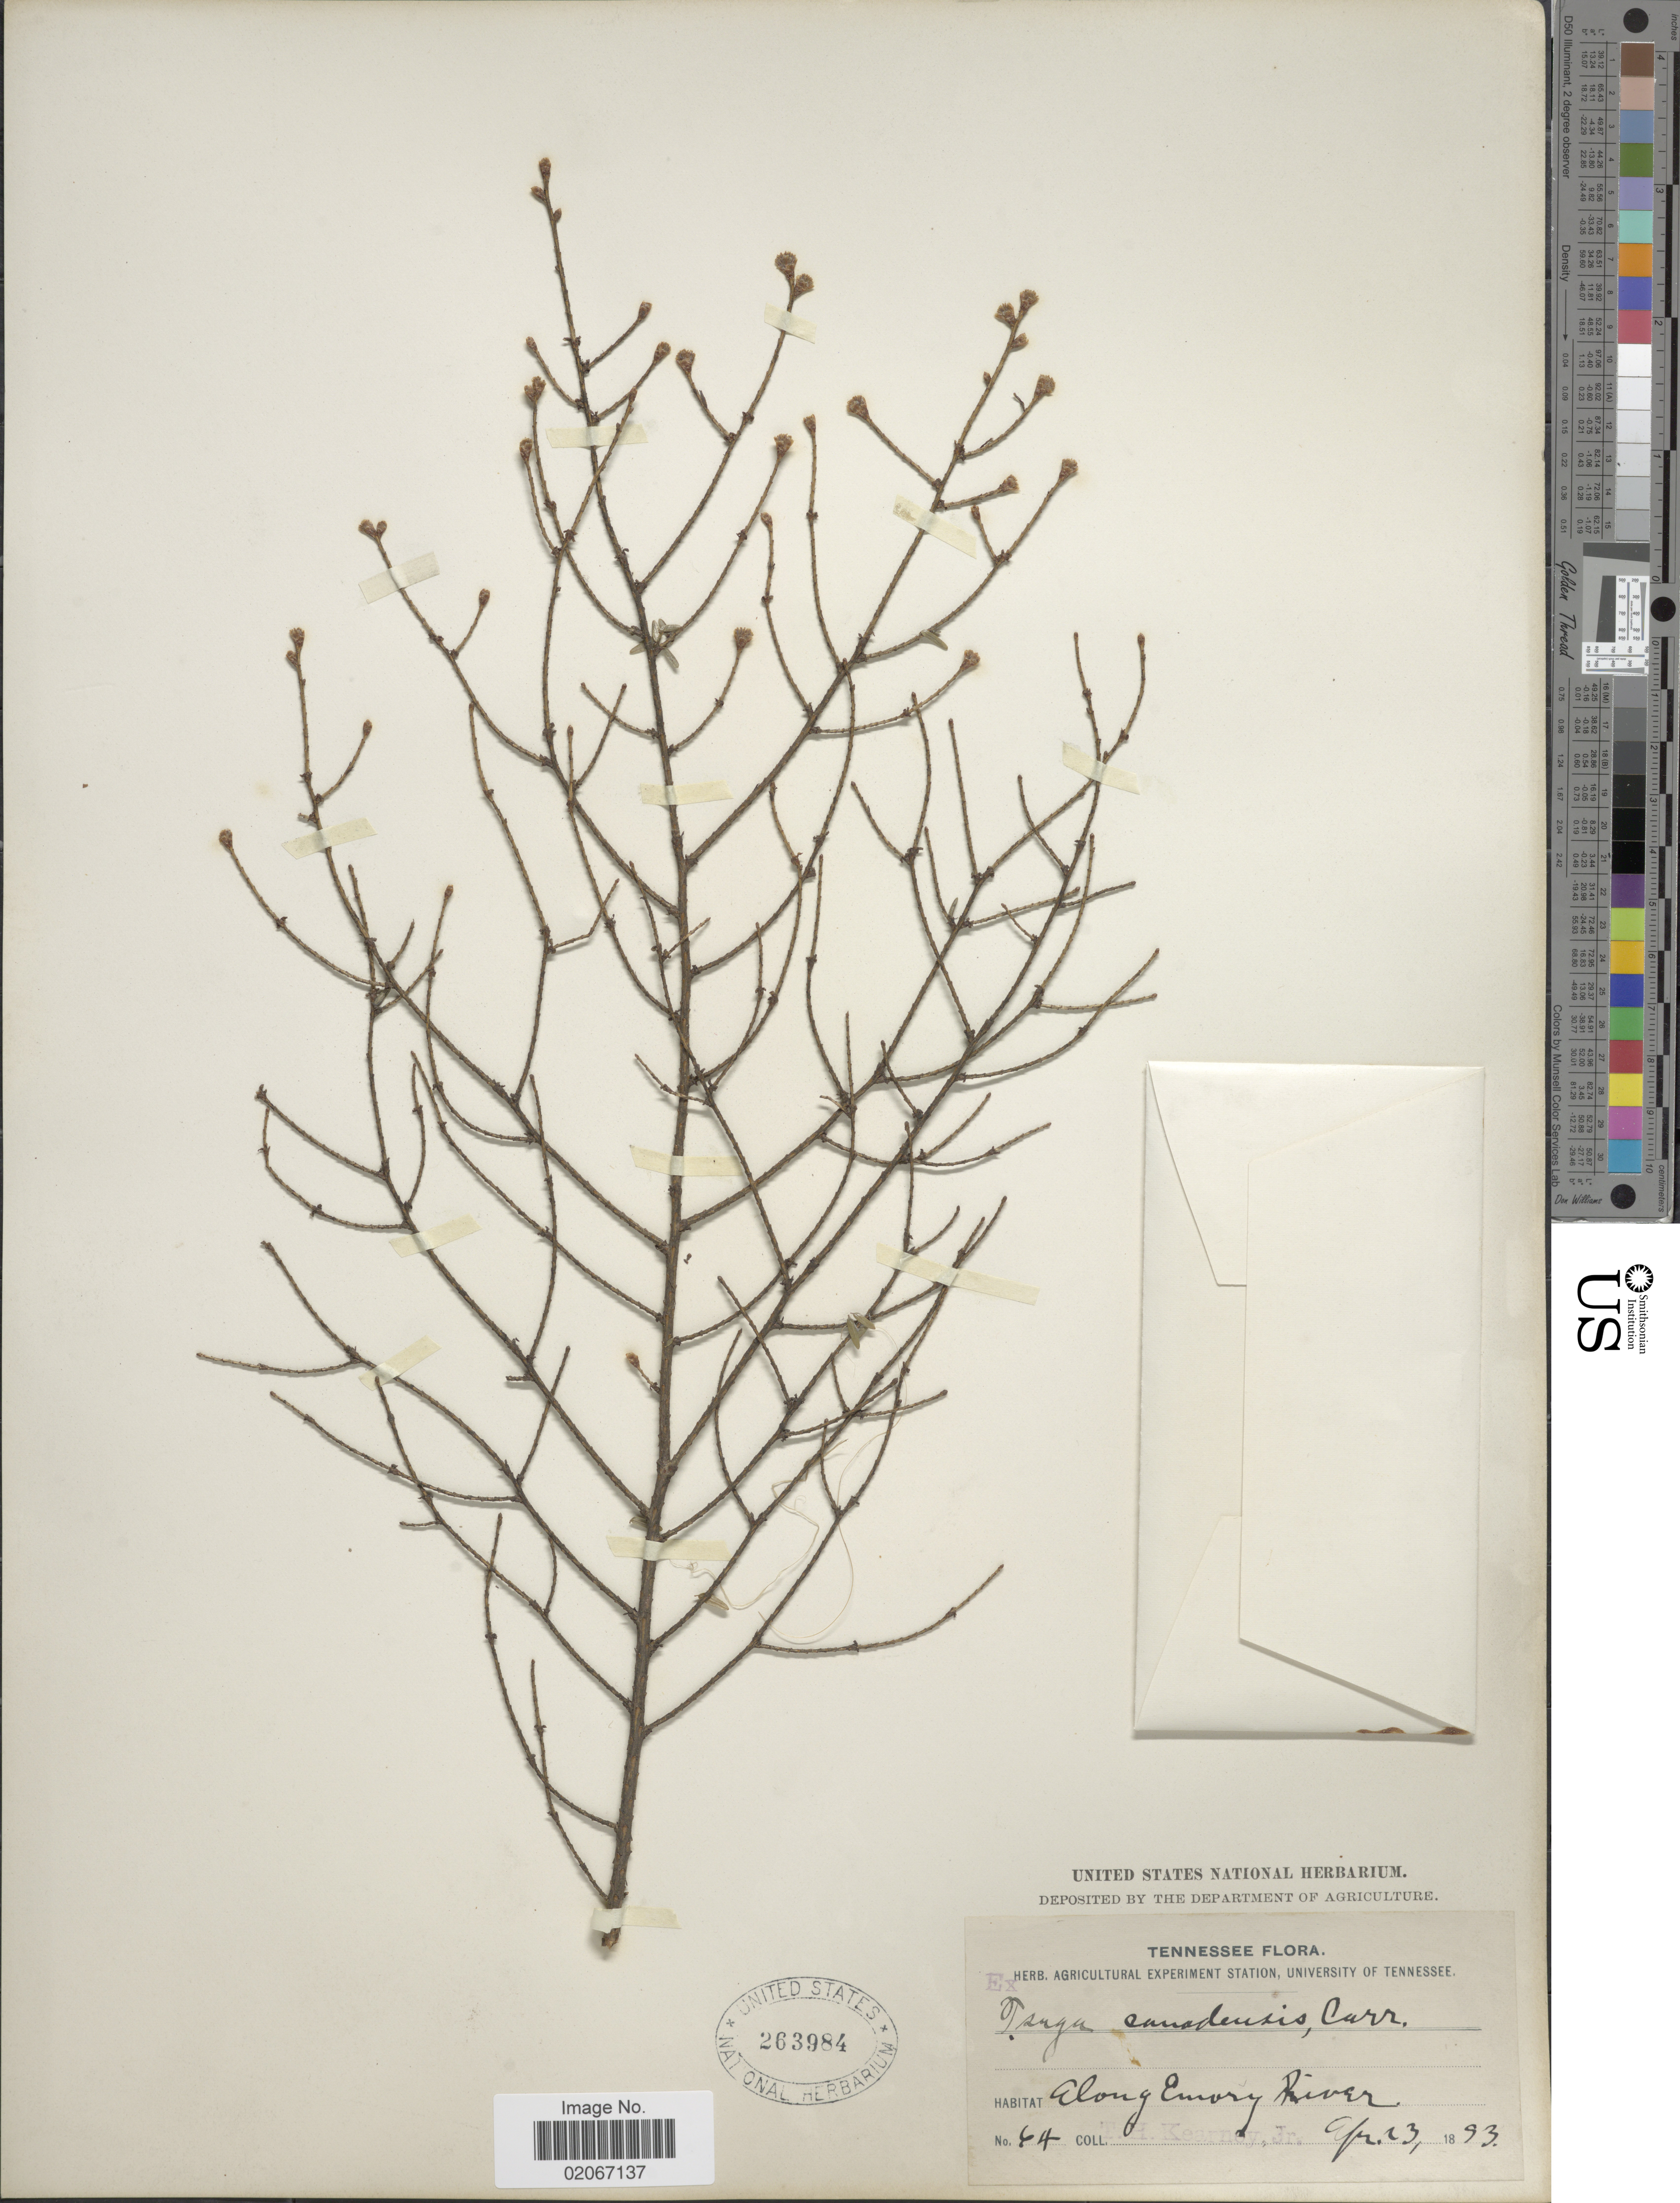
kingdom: Plantae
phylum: Tracheophyta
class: Pinopsida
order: Pinales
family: Pinaceae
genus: Tsuga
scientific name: Tsuga canadensis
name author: (L.) Carrière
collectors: T. H. Kearney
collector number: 64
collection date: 1893-04-23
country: United States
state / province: Tennessee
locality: Along Emory River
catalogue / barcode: US 263984